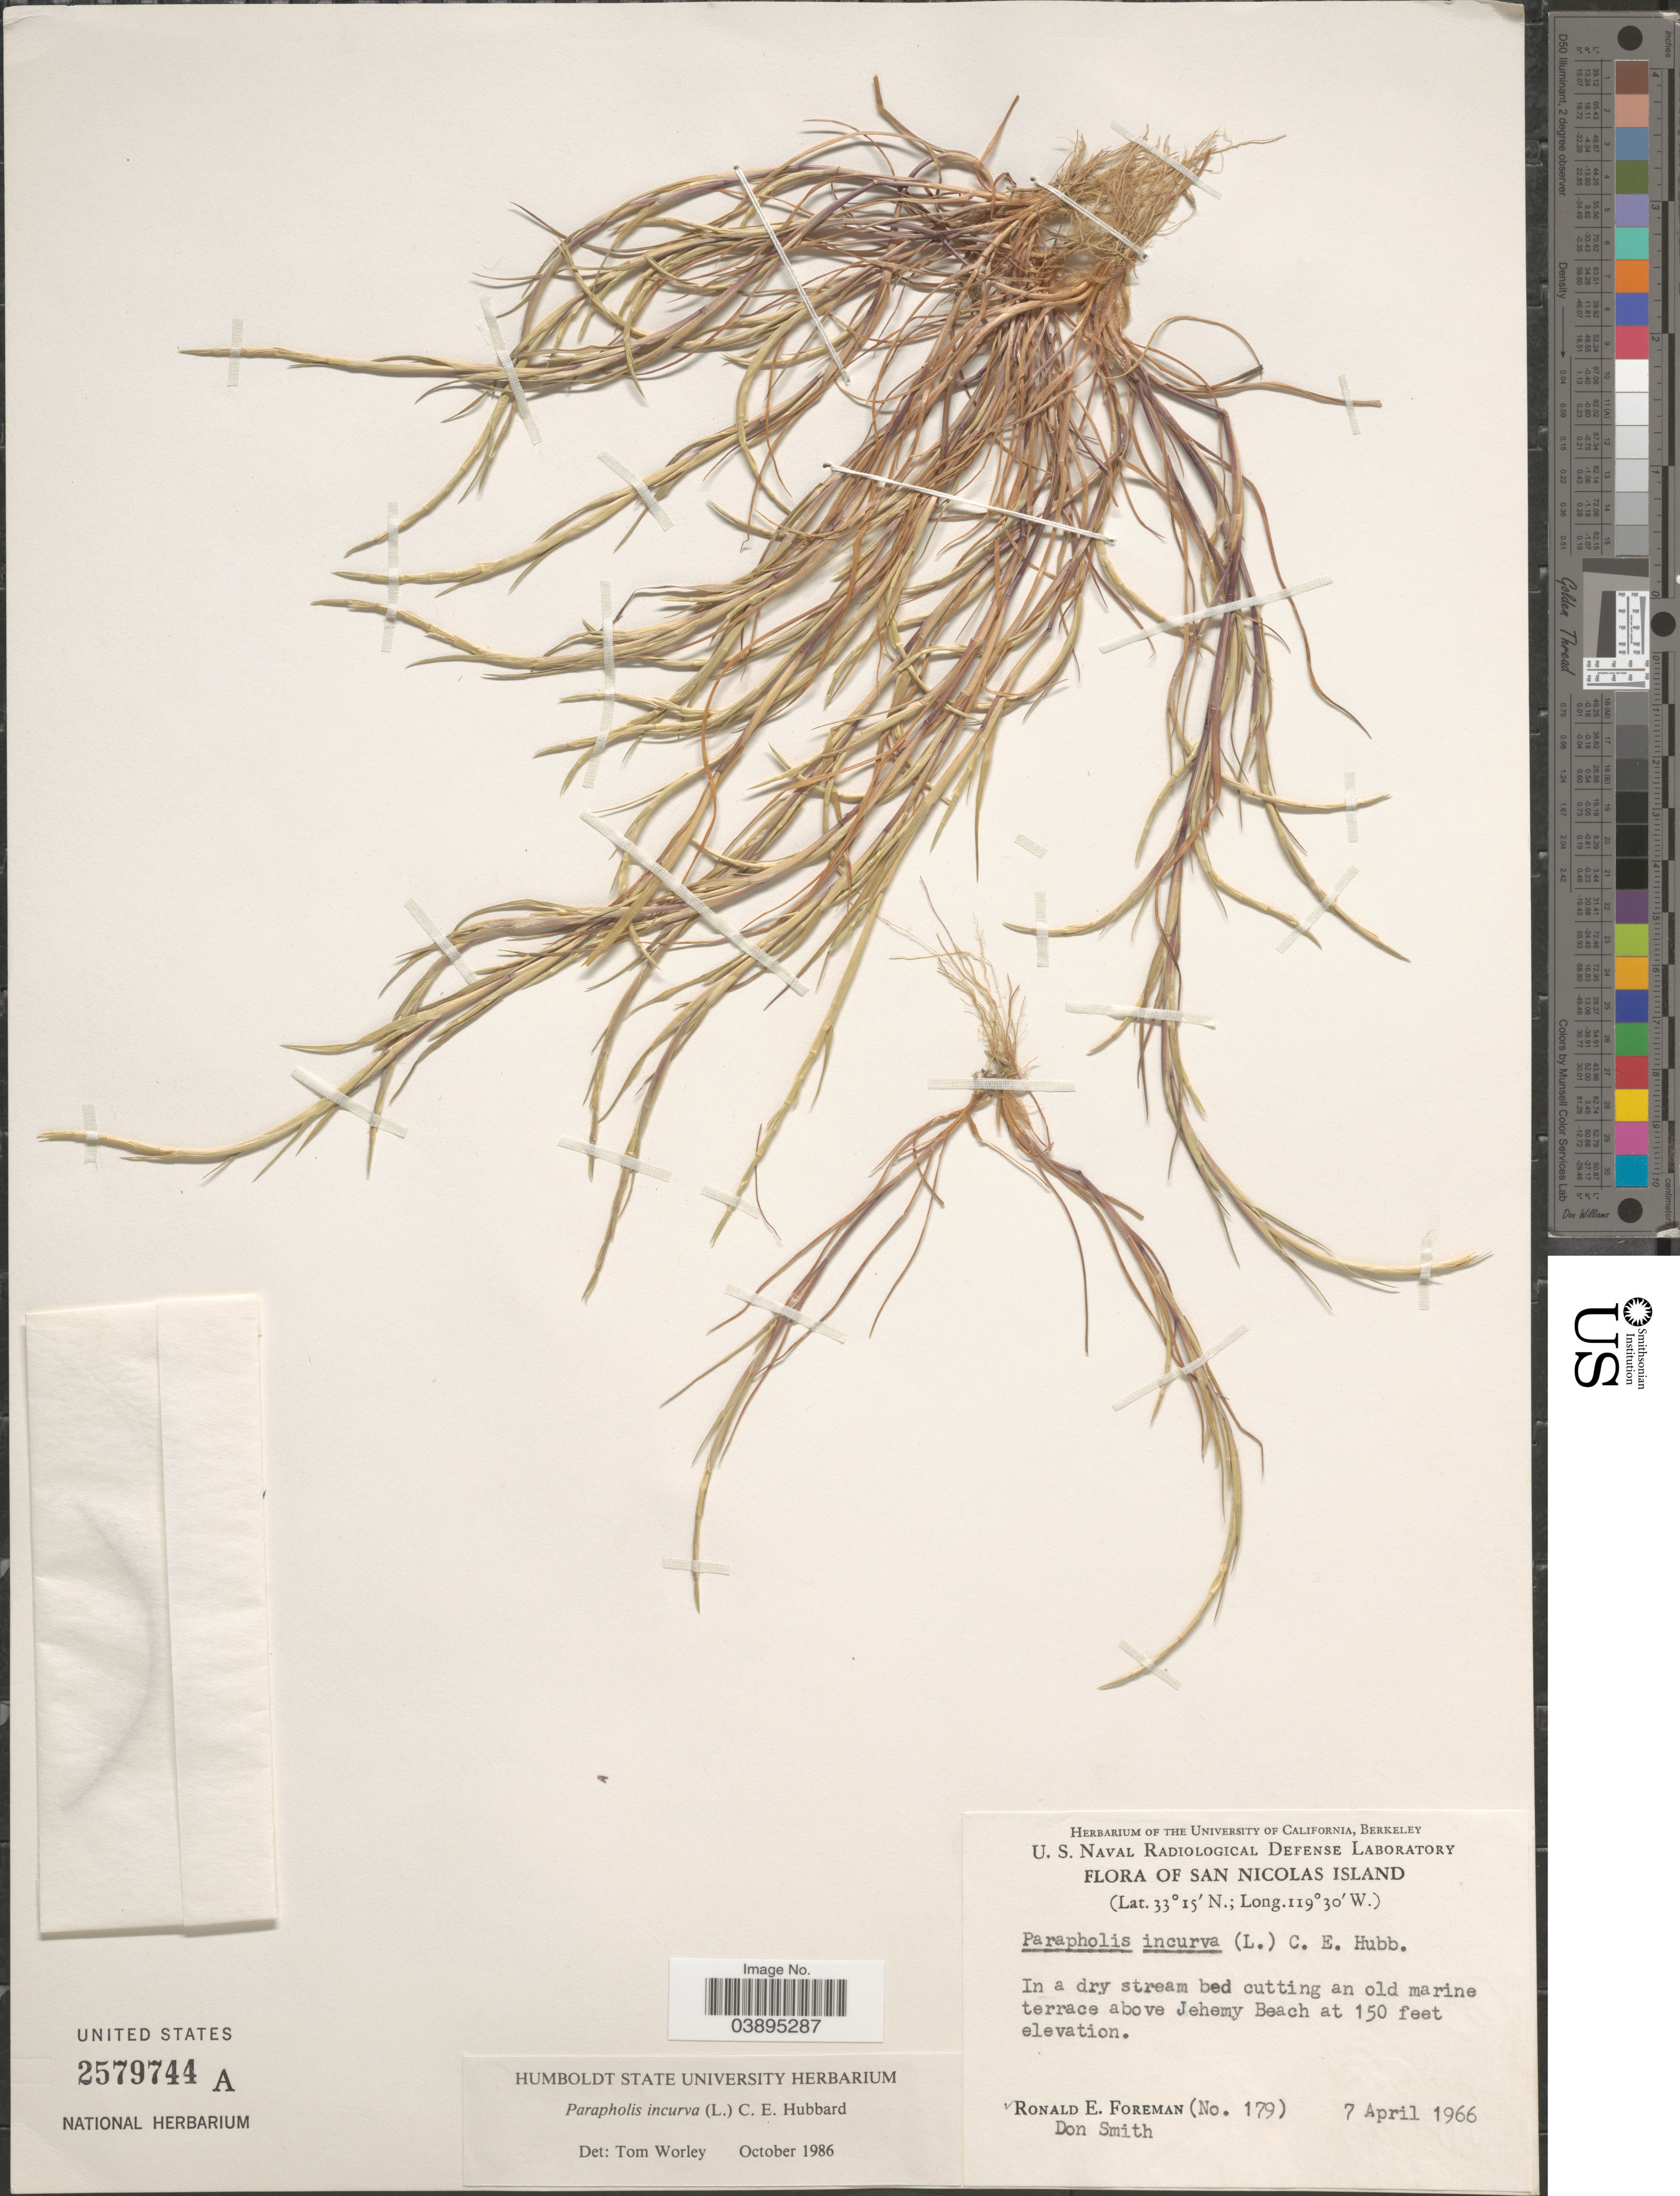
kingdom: Plantae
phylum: Tracheophyta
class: Liliopsida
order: Poales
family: Poaceae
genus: Parapholis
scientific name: Parapholis incurva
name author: (L.) C.E. Hubb.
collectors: R. Foreman & D. Smith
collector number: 179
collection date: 1966-04-07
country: United States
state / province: California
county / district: Ventura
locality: San Nicolas Island. An old marine terrace above Jehemy Beach.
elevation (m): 46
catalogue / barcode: US 2579744A